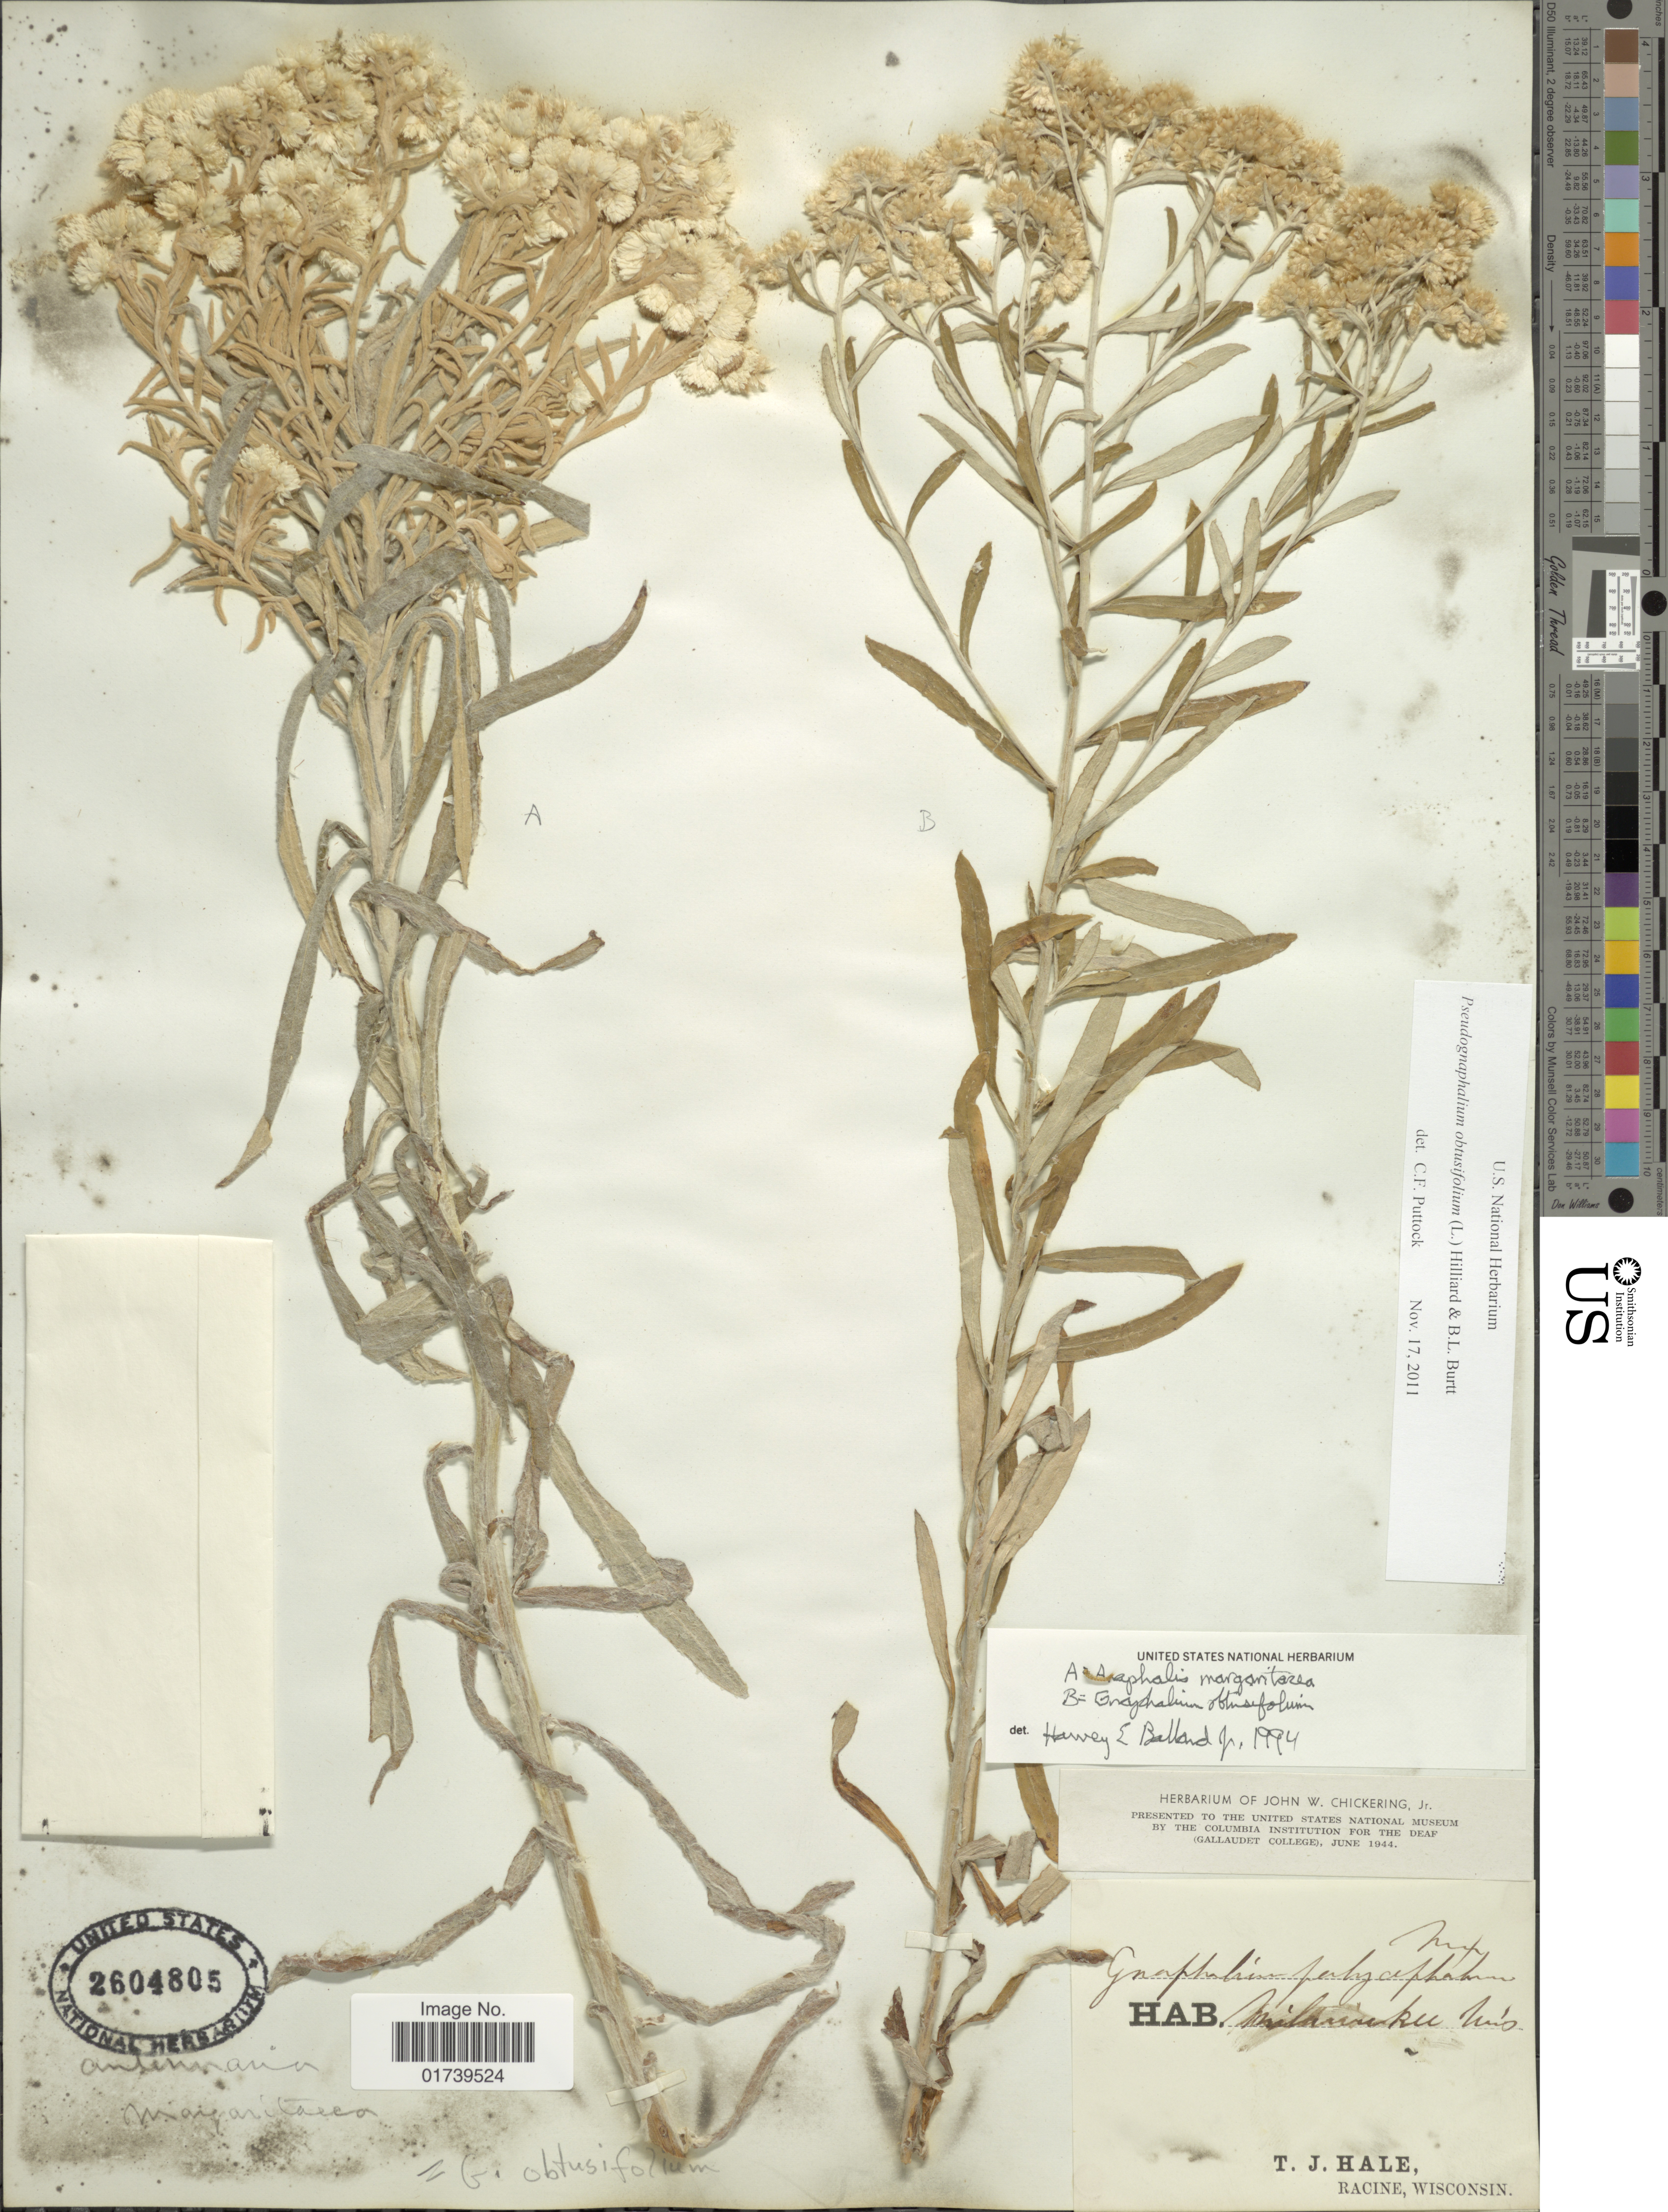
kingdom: Plantae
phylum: Tracheophyta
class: Magnoliopsida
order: Asterales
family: Asteraceae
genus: Pseudognaphalium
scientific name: Pseudognaphalium obtusifolium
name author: (L.) Hilliard & B.L. Burtt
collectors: T. Hale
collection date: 1944-06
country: United States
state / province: Wisconsin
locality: Racine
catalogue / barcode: US 2604805